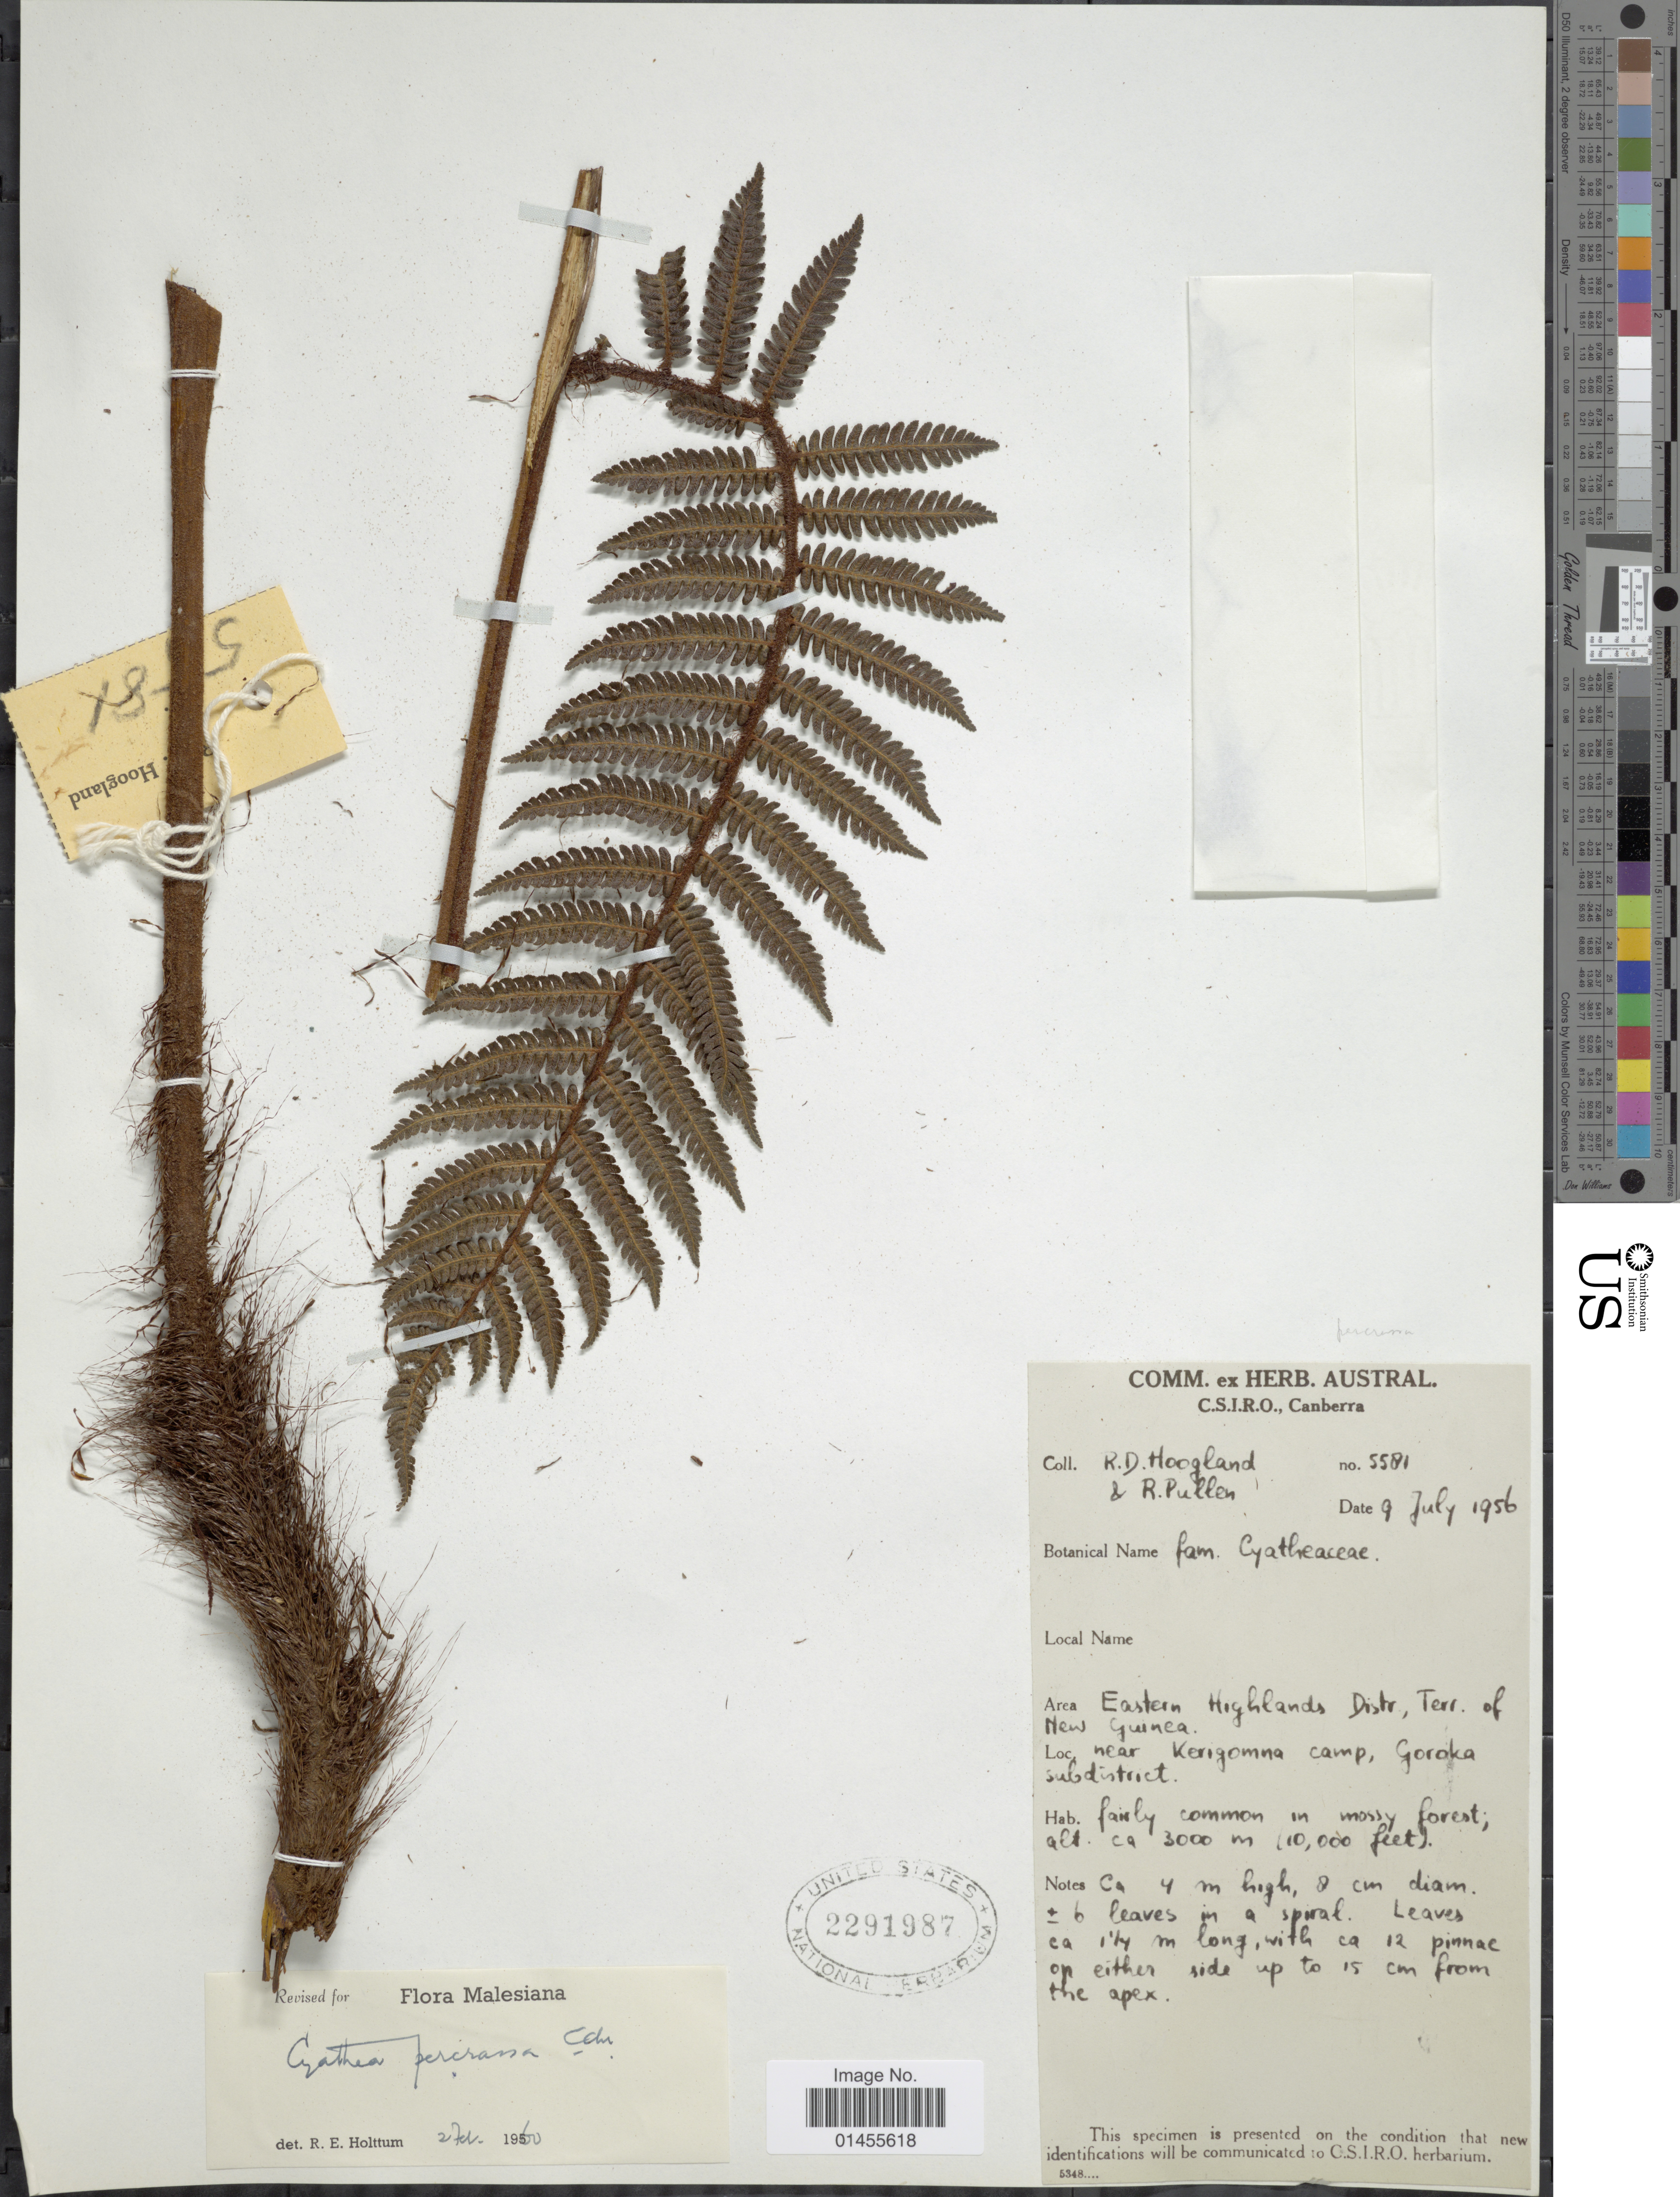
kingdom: Plantae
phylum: Tracheophyta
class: Polypodiopsida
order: Cyatheales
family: Cyatheaceae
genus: Alsophila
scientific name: Alsophila percrassa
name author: (C. Chr.) R.M. Tryon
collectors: R. D. Hoogland & R. Pullen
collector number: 5581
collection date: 1956-07-09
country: Papua New Guinea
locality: New Guinea. Eastern Highlands Distr., Terr. of New Guinea. Near Kergomma camp, Goroka Subdistrict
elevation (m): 3048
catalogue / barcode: US 2291987